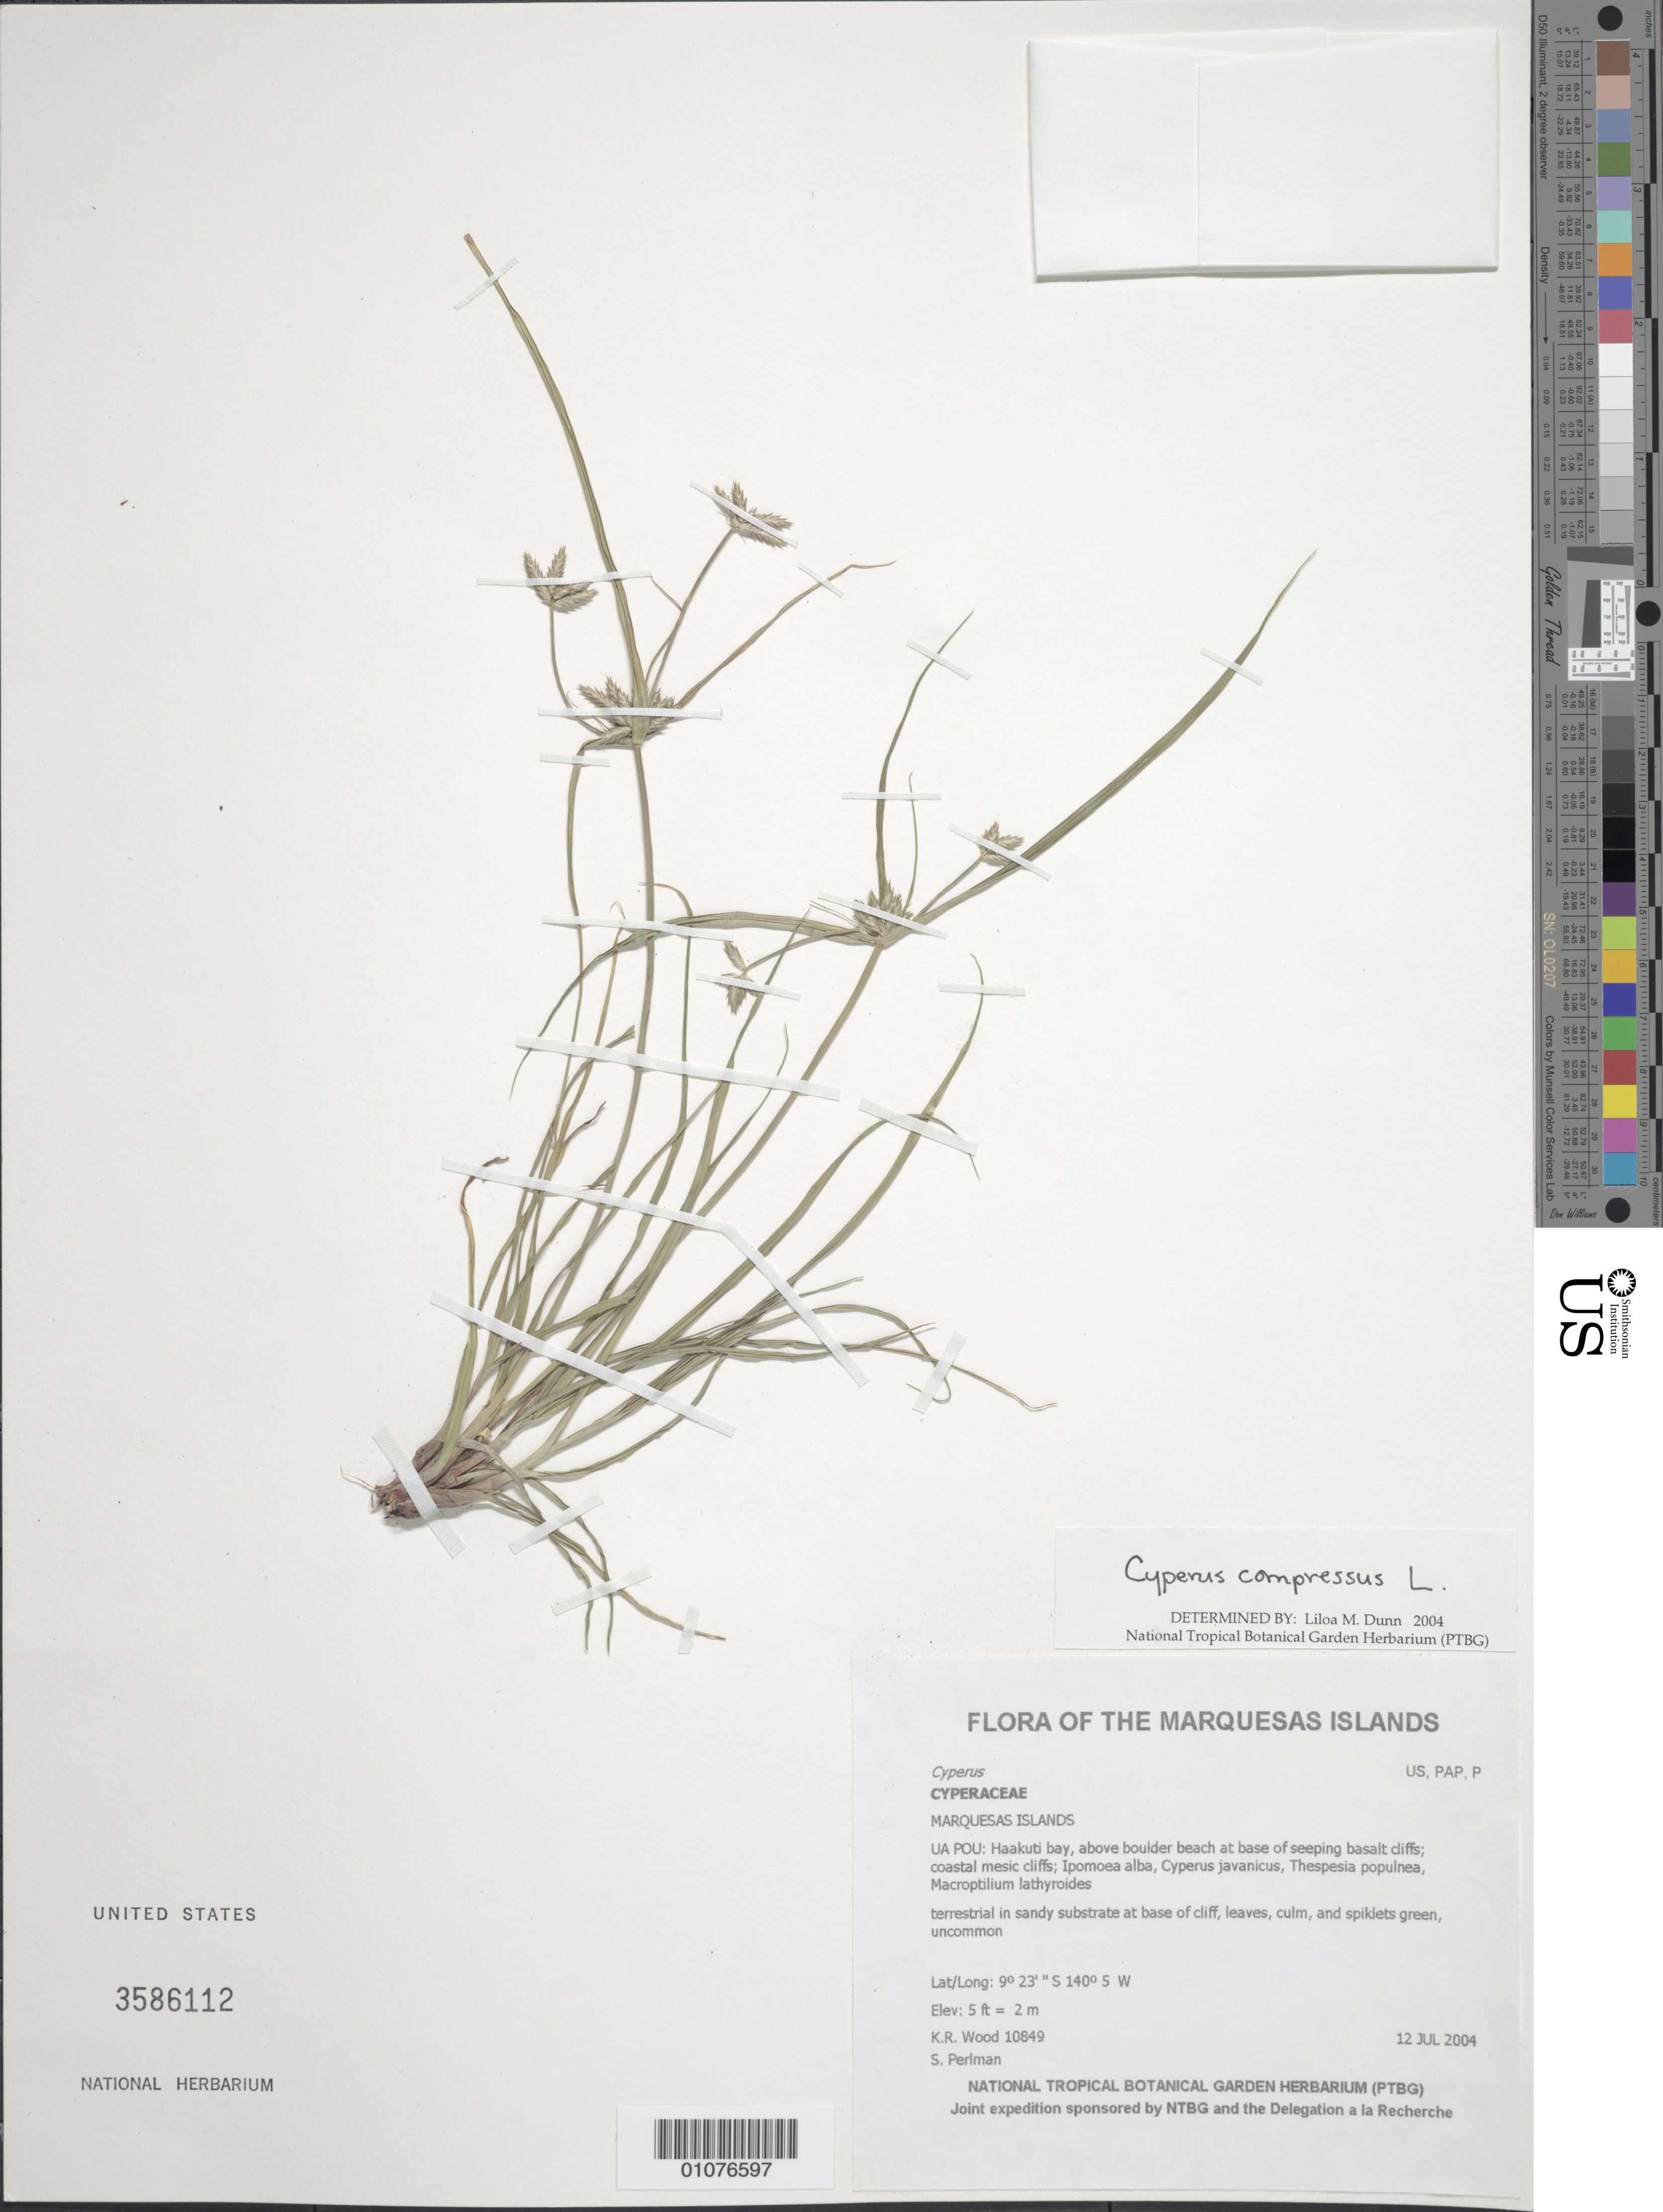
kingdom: Plantae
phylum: Tracheophyta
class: Liliopsida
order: Poales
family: Cyperaceae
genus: Cyperus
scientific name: Cyperus compressus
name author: L.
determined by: Dunn, Liloa M.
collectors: K. R. Wood & S. P. Perlman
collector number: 10849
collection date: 2004-07-12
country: French Polynesia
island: Ua Pou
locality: Haakuti bay, above boulder beach at base of seeping basalt cliffs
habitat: Coastal mesic cliffs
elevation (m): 2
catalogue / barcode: US 3586112